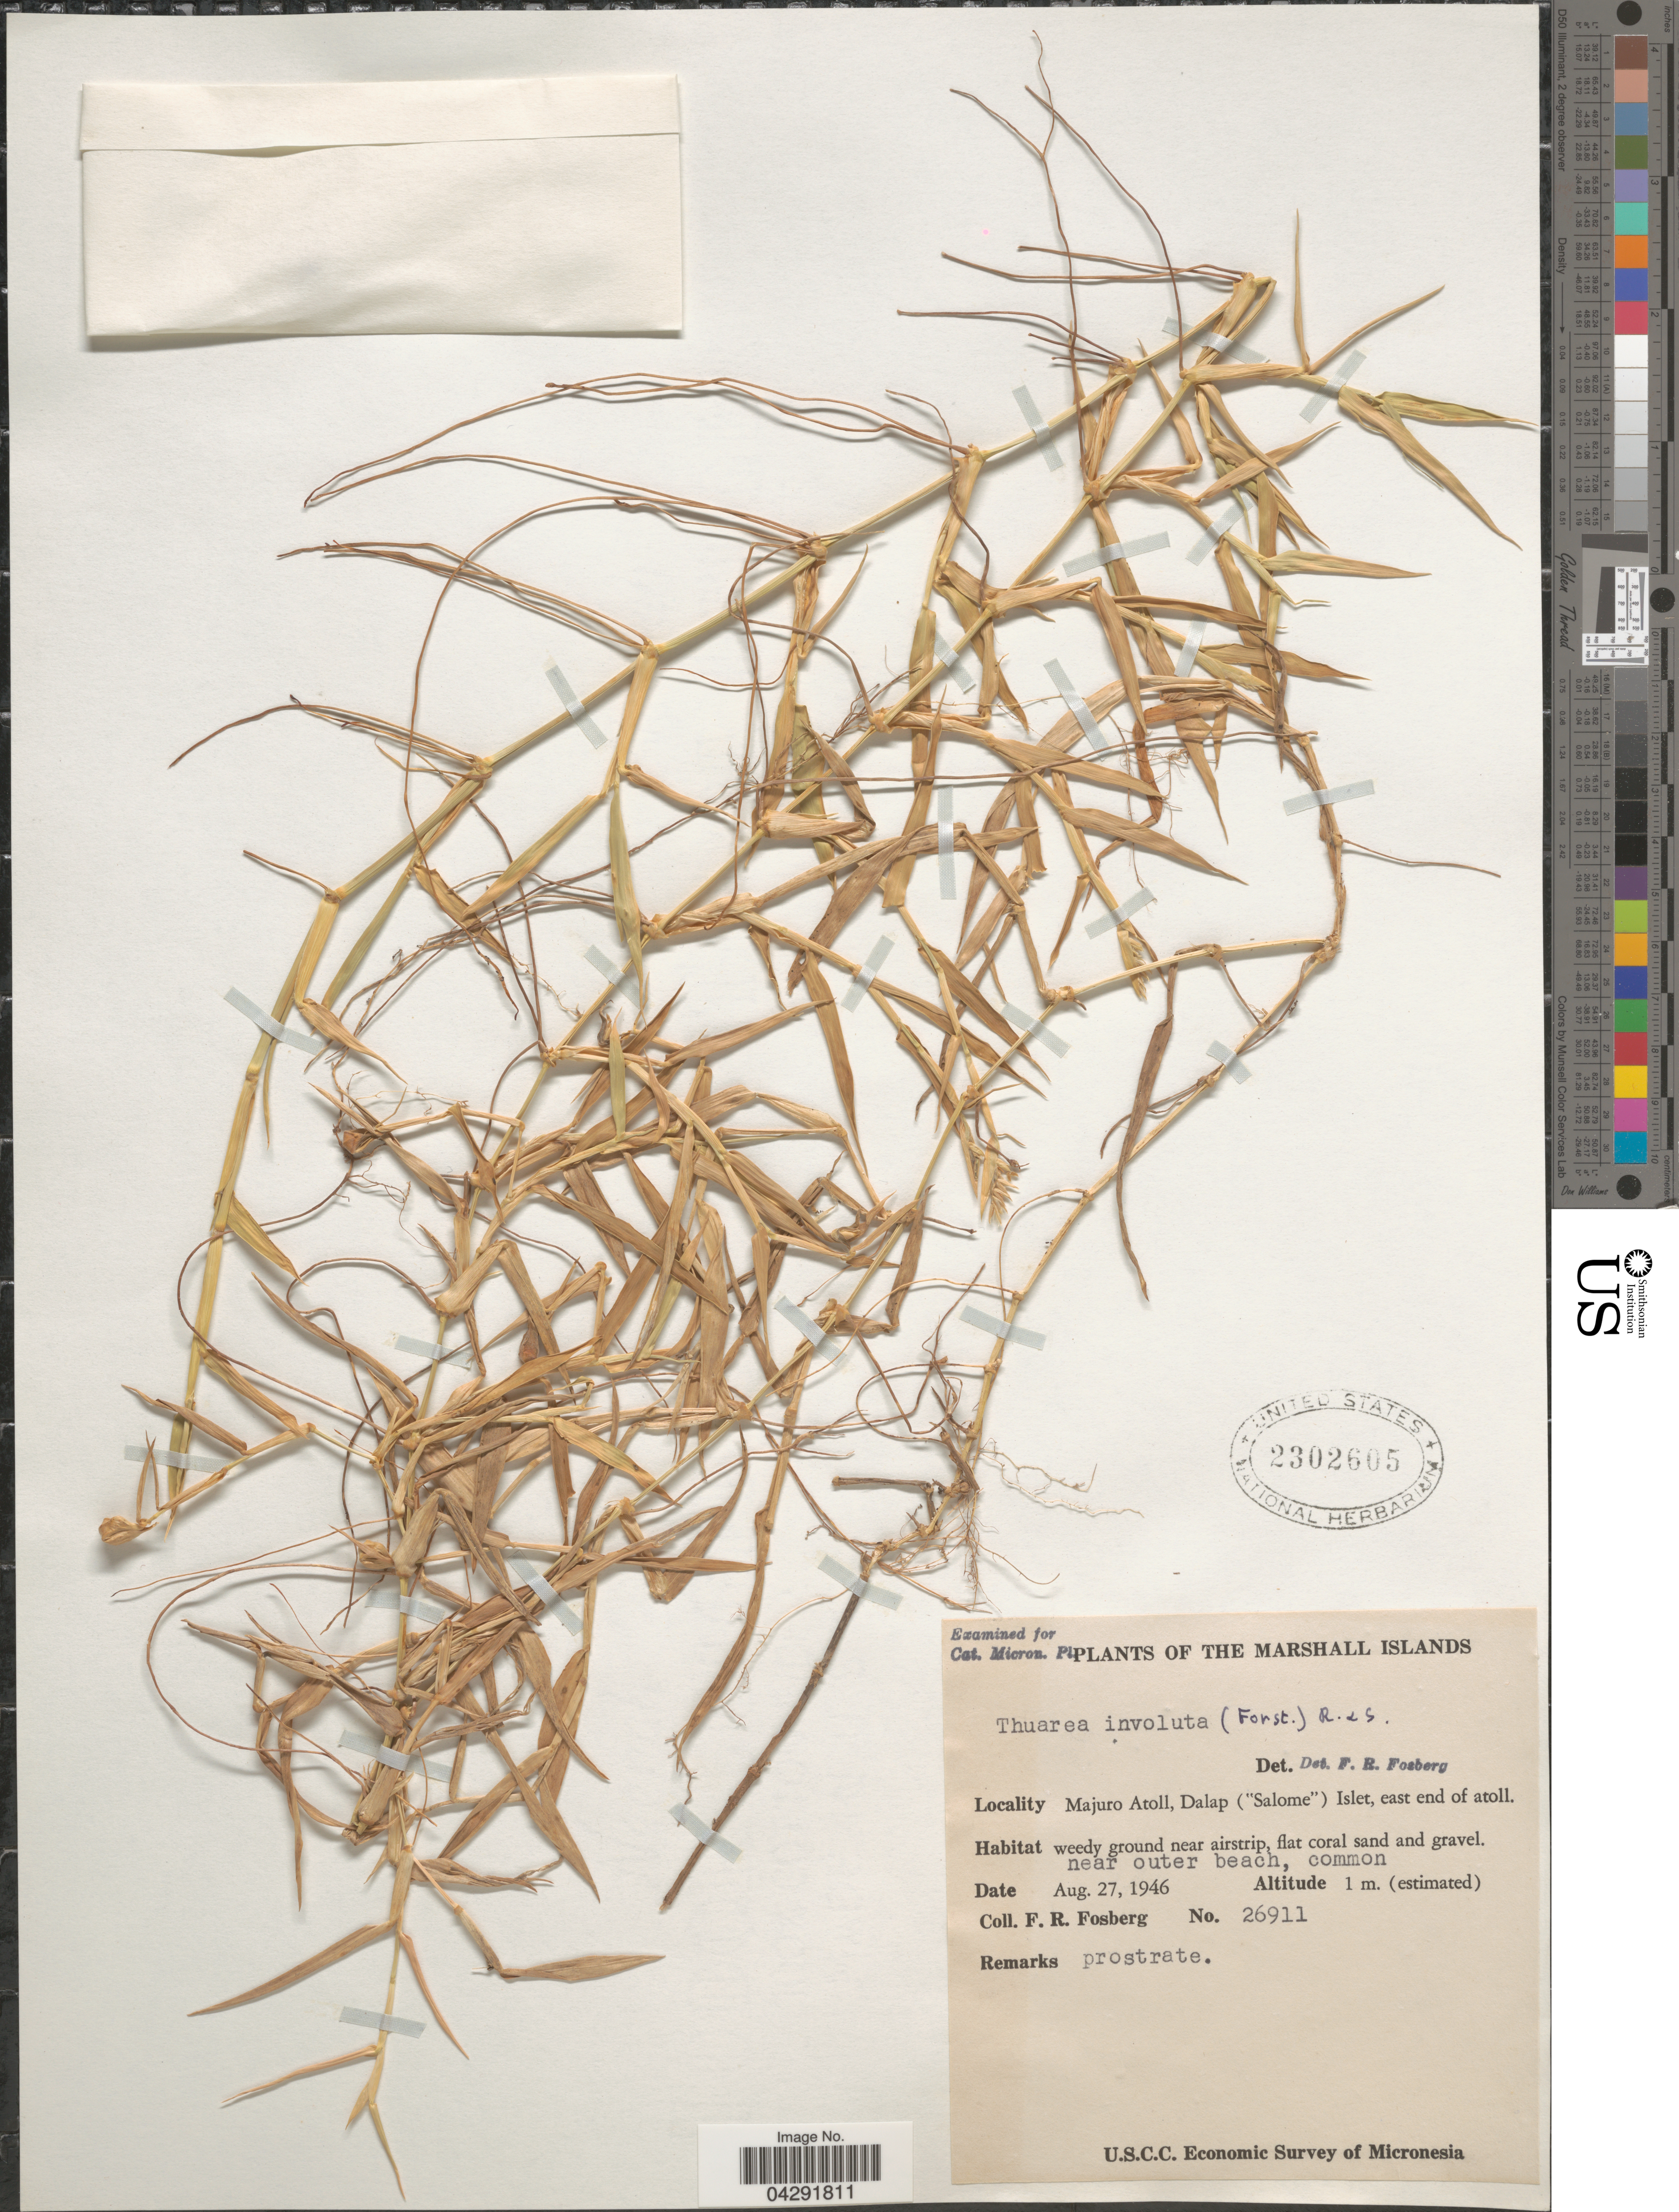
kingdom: Plantae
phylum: Tracheophyta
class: Liliopsida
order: Poales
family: Poaceae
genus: Thuarea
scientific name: Thuarea involuta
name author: (G. Forst.) R. Br. ex Sm.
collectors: F. R. Fosberg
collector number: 26911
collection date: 1946-08-27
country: Marshall Islands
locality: Majuro Atoll, Dalap ("Salone") Islet, east end of atoll. Weedy ground near airstrip, flat coral sand and gravel. Near outer beach, common. U.S.C.C. Economic Survey of Micronesia.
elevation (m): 1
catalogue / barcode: US 2302605